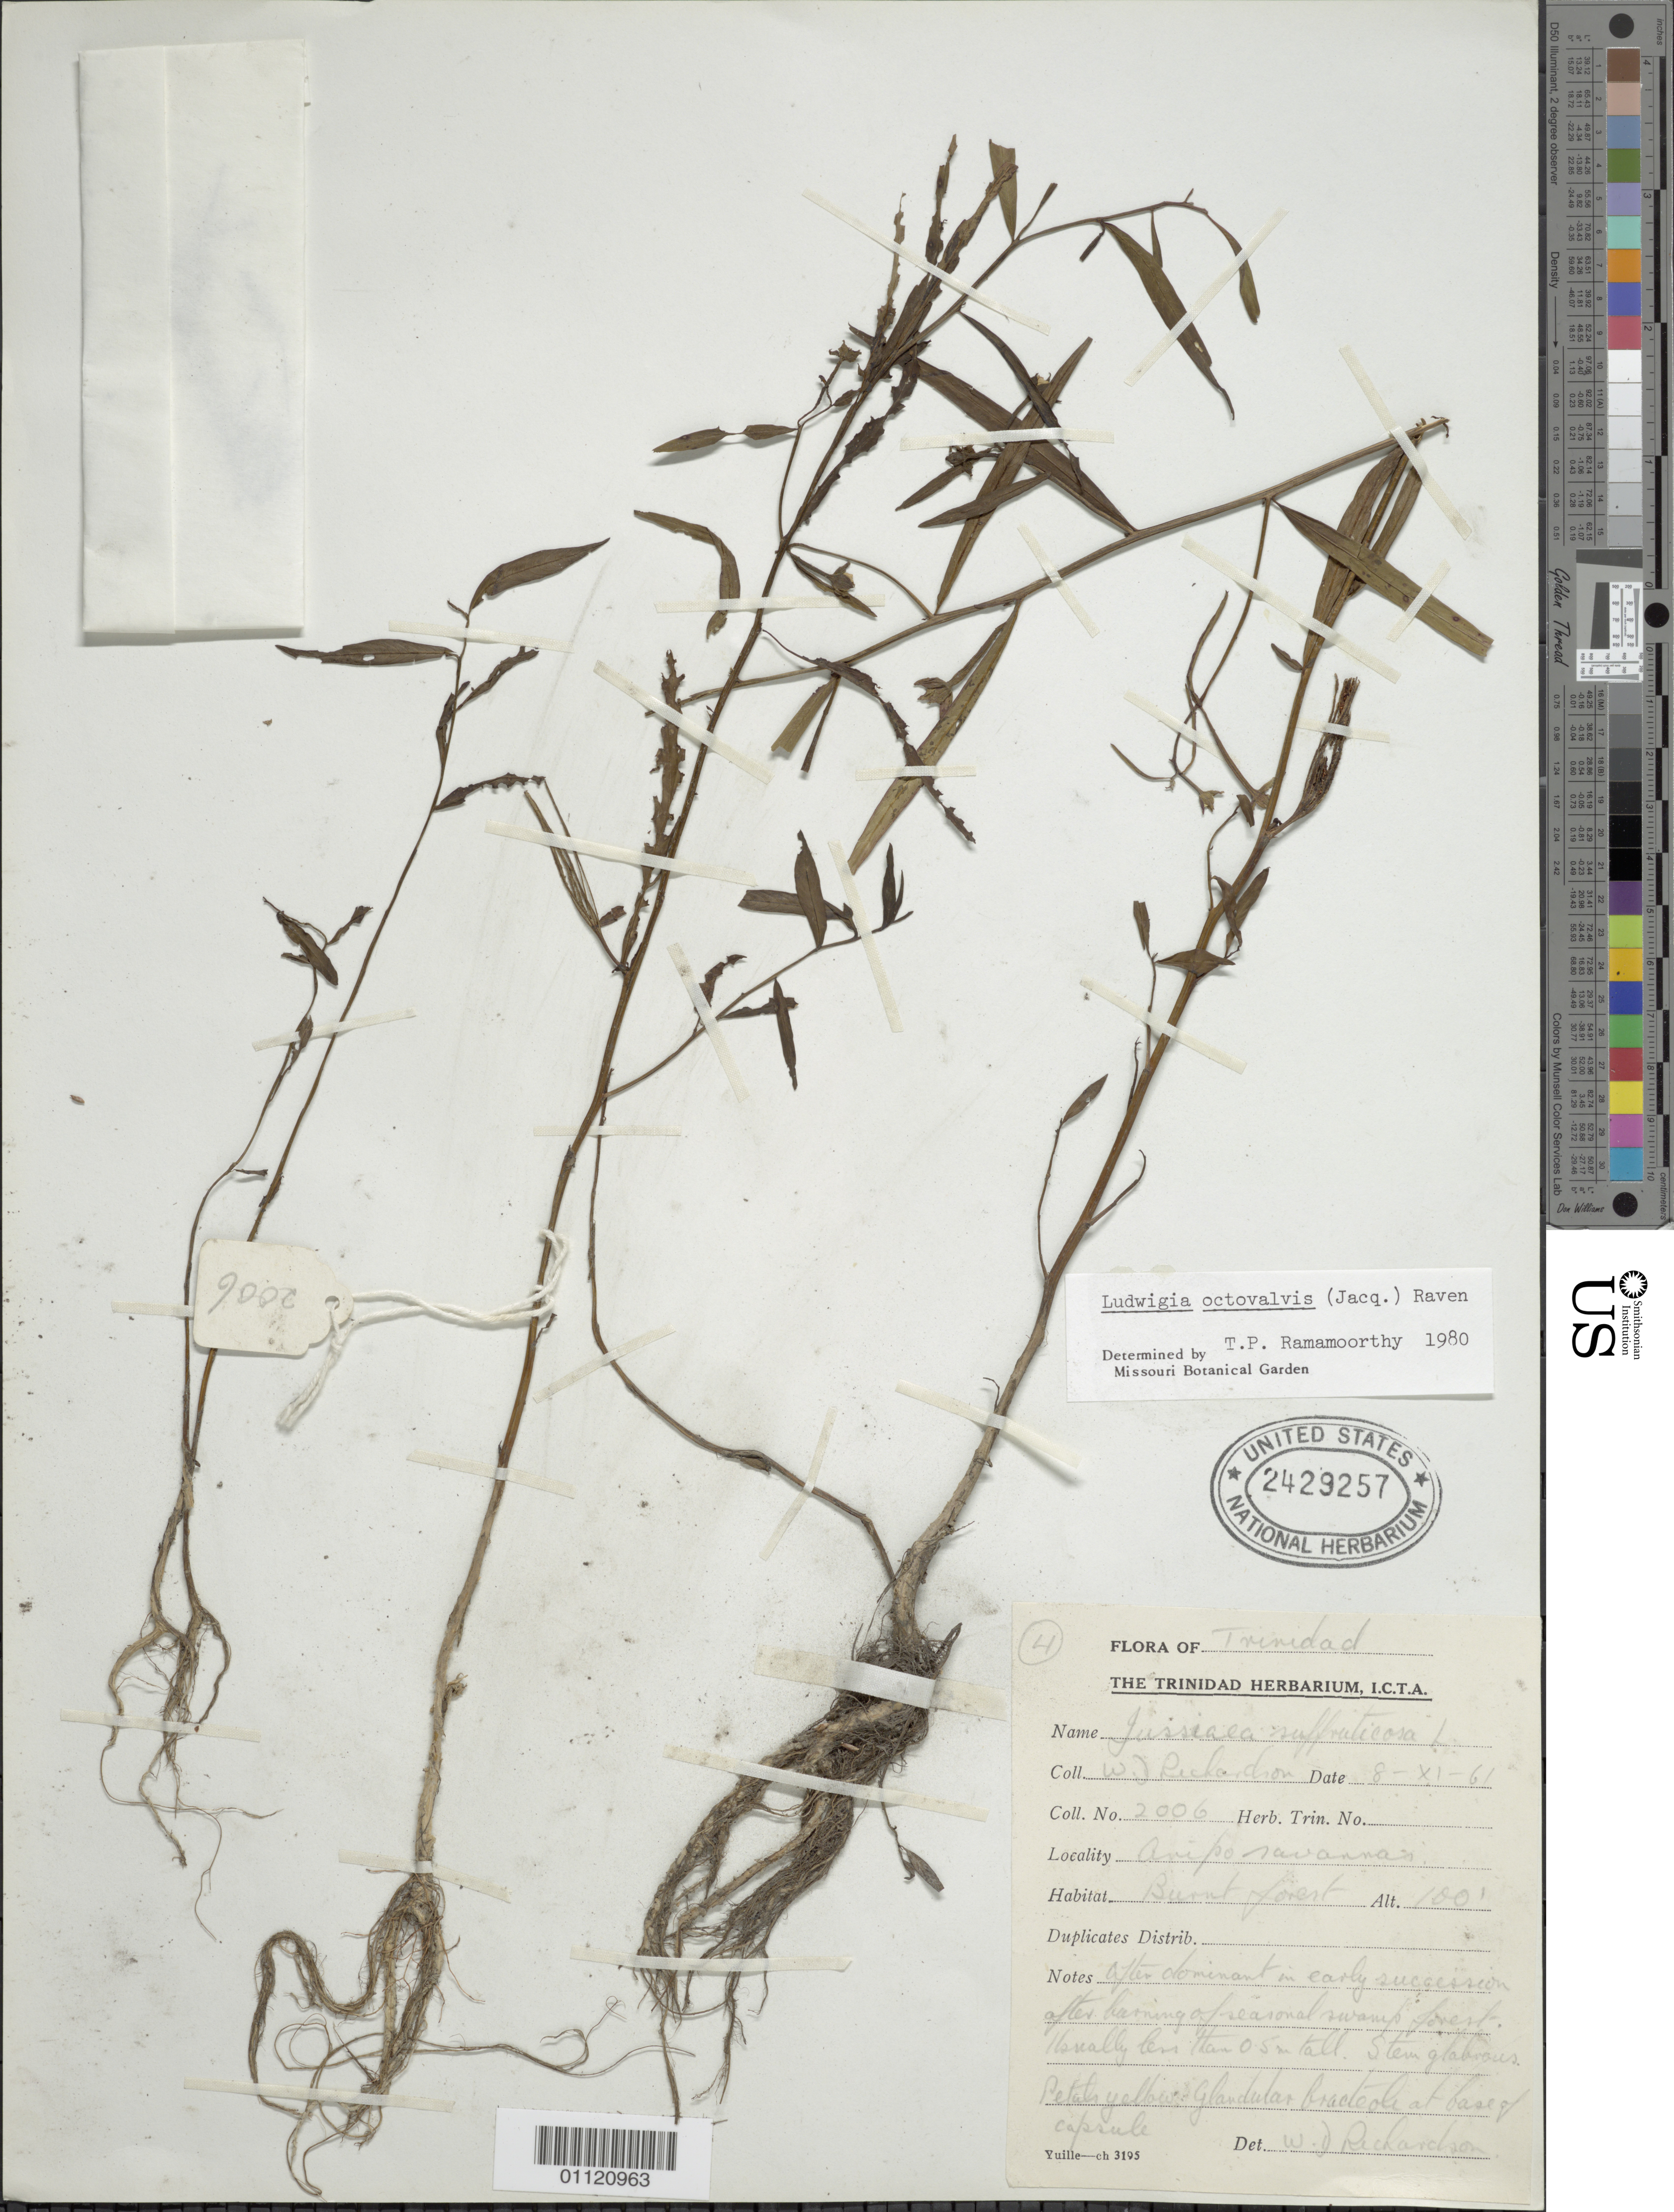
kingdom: Plantae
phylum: Tracheophyta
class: Magnoliopsida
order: Myrtales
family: Onagraceae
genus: Ludwigia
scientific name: Ludwigia octovalvis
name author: (Jacq.) P.H. Raven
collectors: W. D. Richardson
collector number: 2006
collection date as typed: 08 Nov 1961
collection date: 1961-11-08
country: Trinidad and Tobago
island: Trinidad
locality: Aripo savannas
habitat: burnt forest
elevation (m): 30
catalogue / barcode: US 2429257